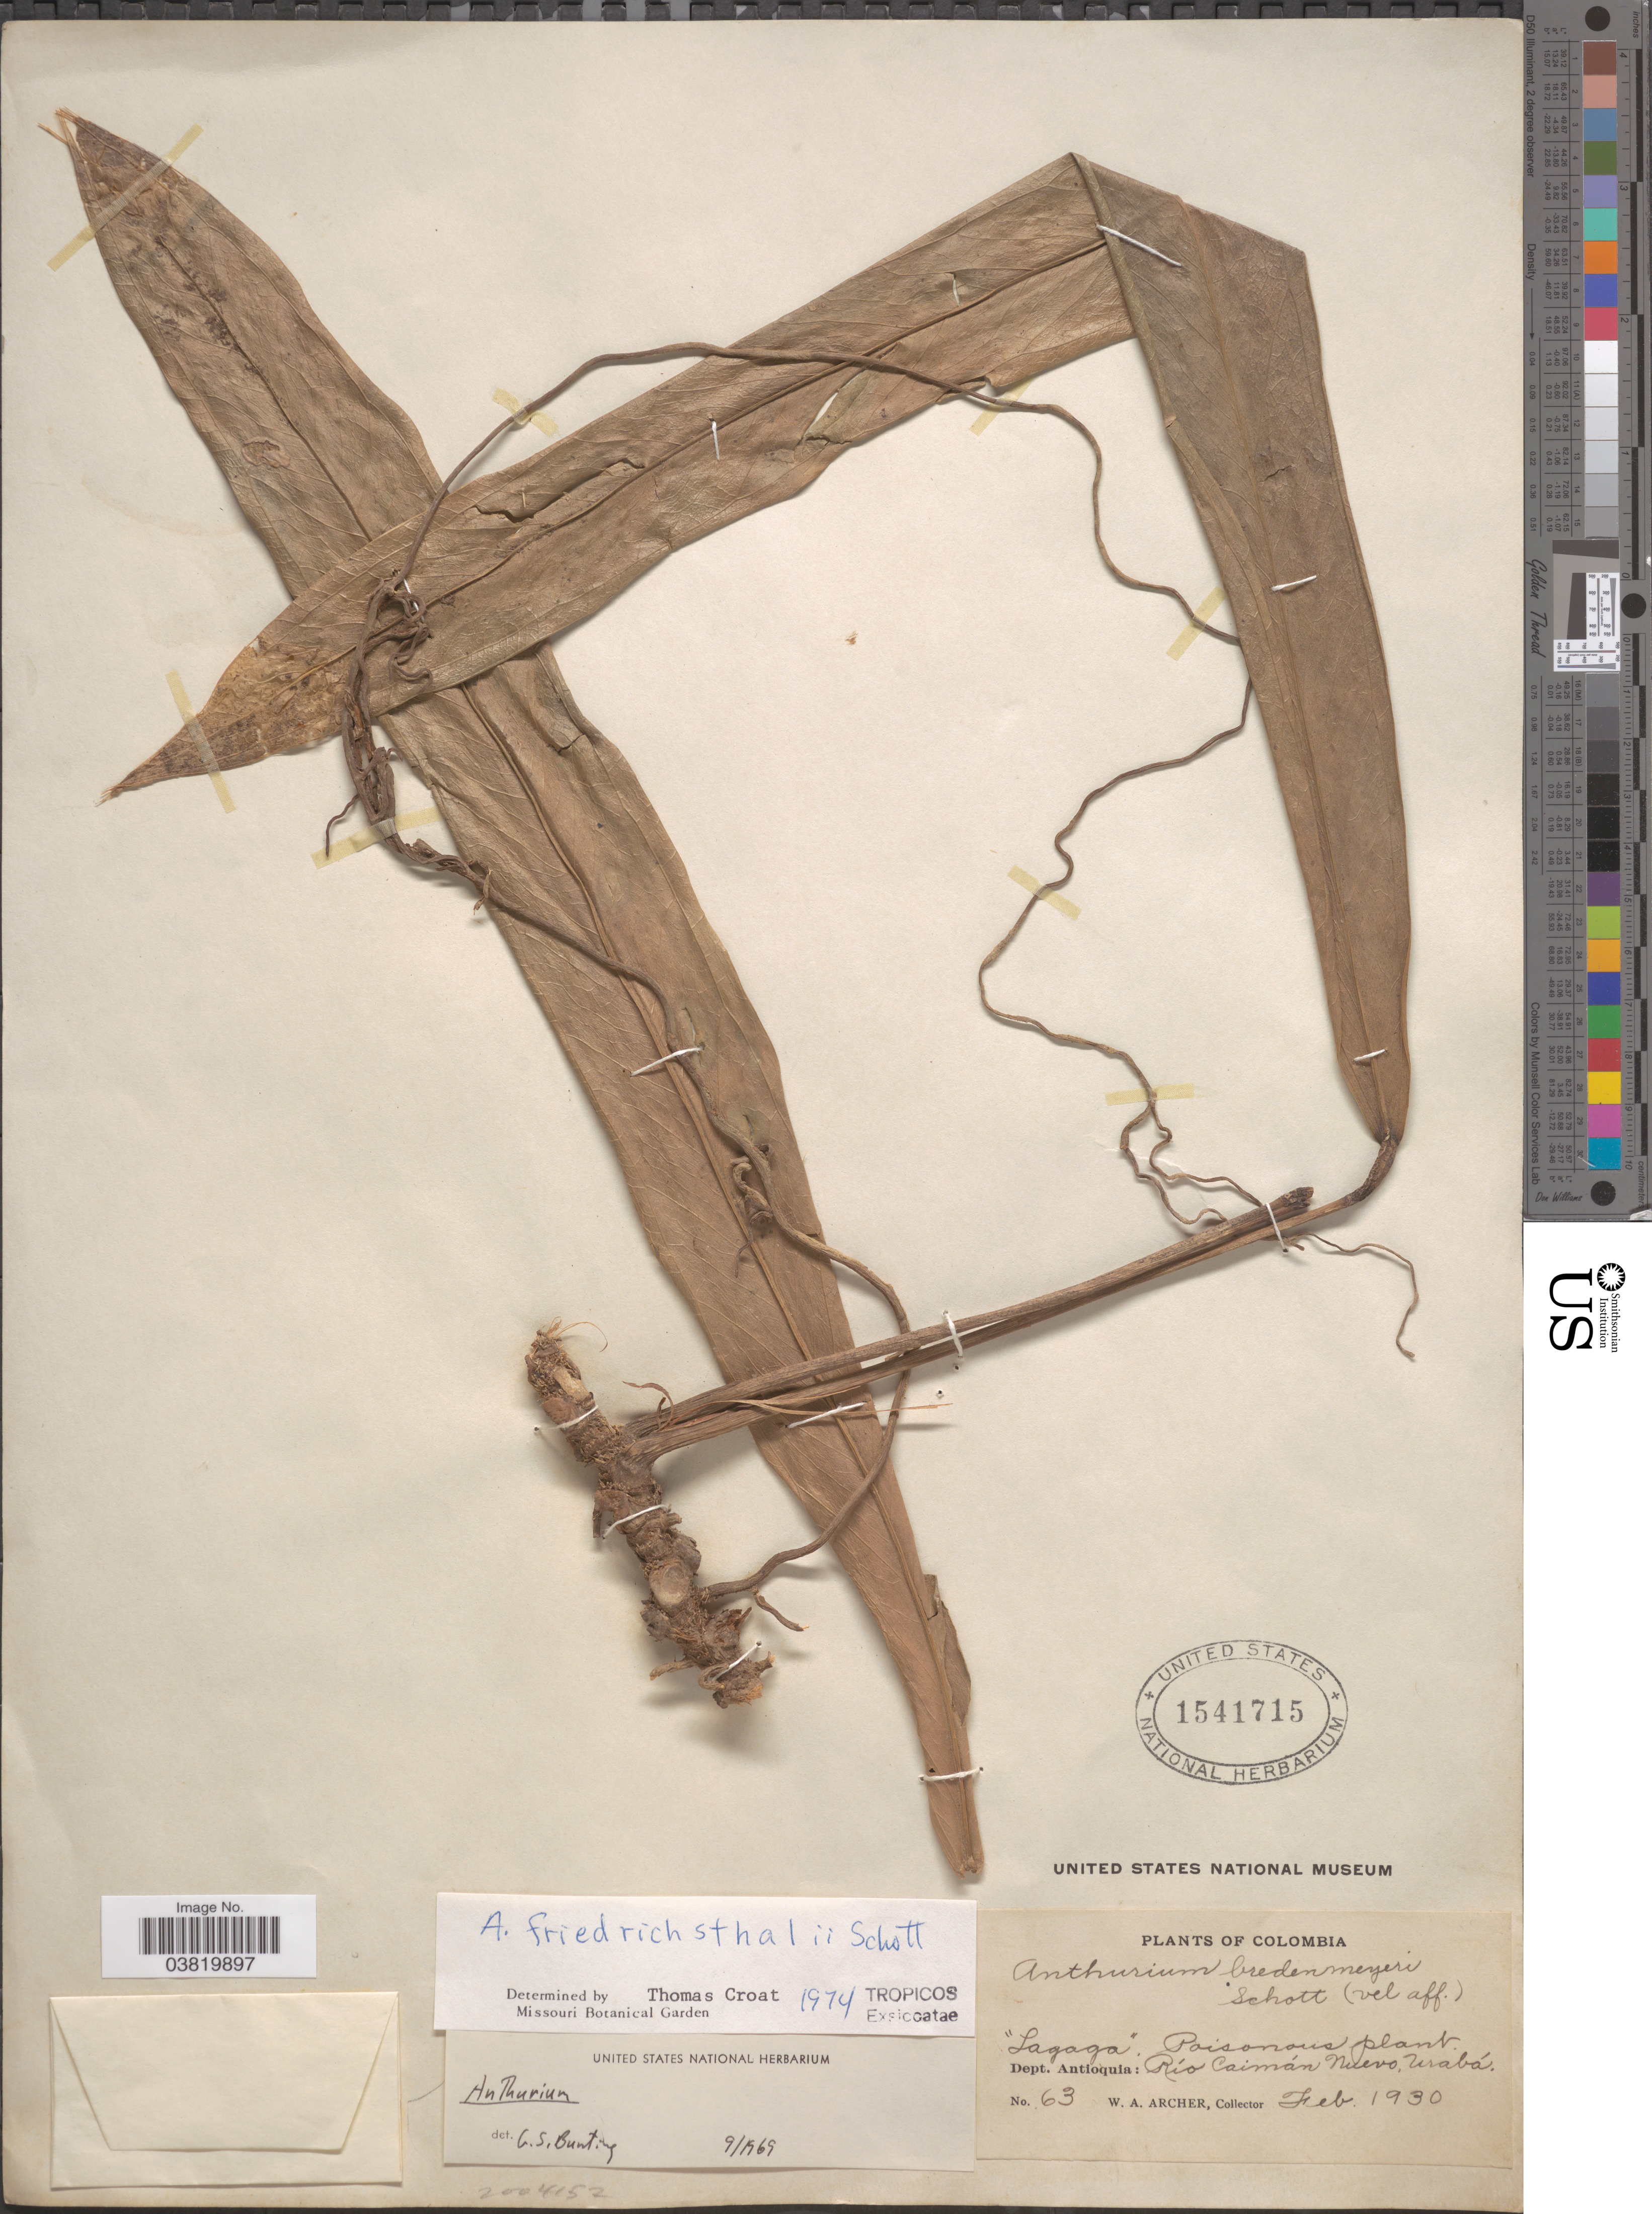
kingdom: Plantae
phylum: Tracheophyta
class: Liliopsida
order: Alismatales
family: Araceae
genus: Anthurium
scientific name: Anthurium friedrichsthalii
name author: Schott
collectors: W. Archer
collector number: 63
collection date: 1930-02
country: Colombia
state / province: Antioquia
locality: Dept. Antioquia: Río Caimán Nuevo, Urabá.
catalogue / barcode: US 1541715